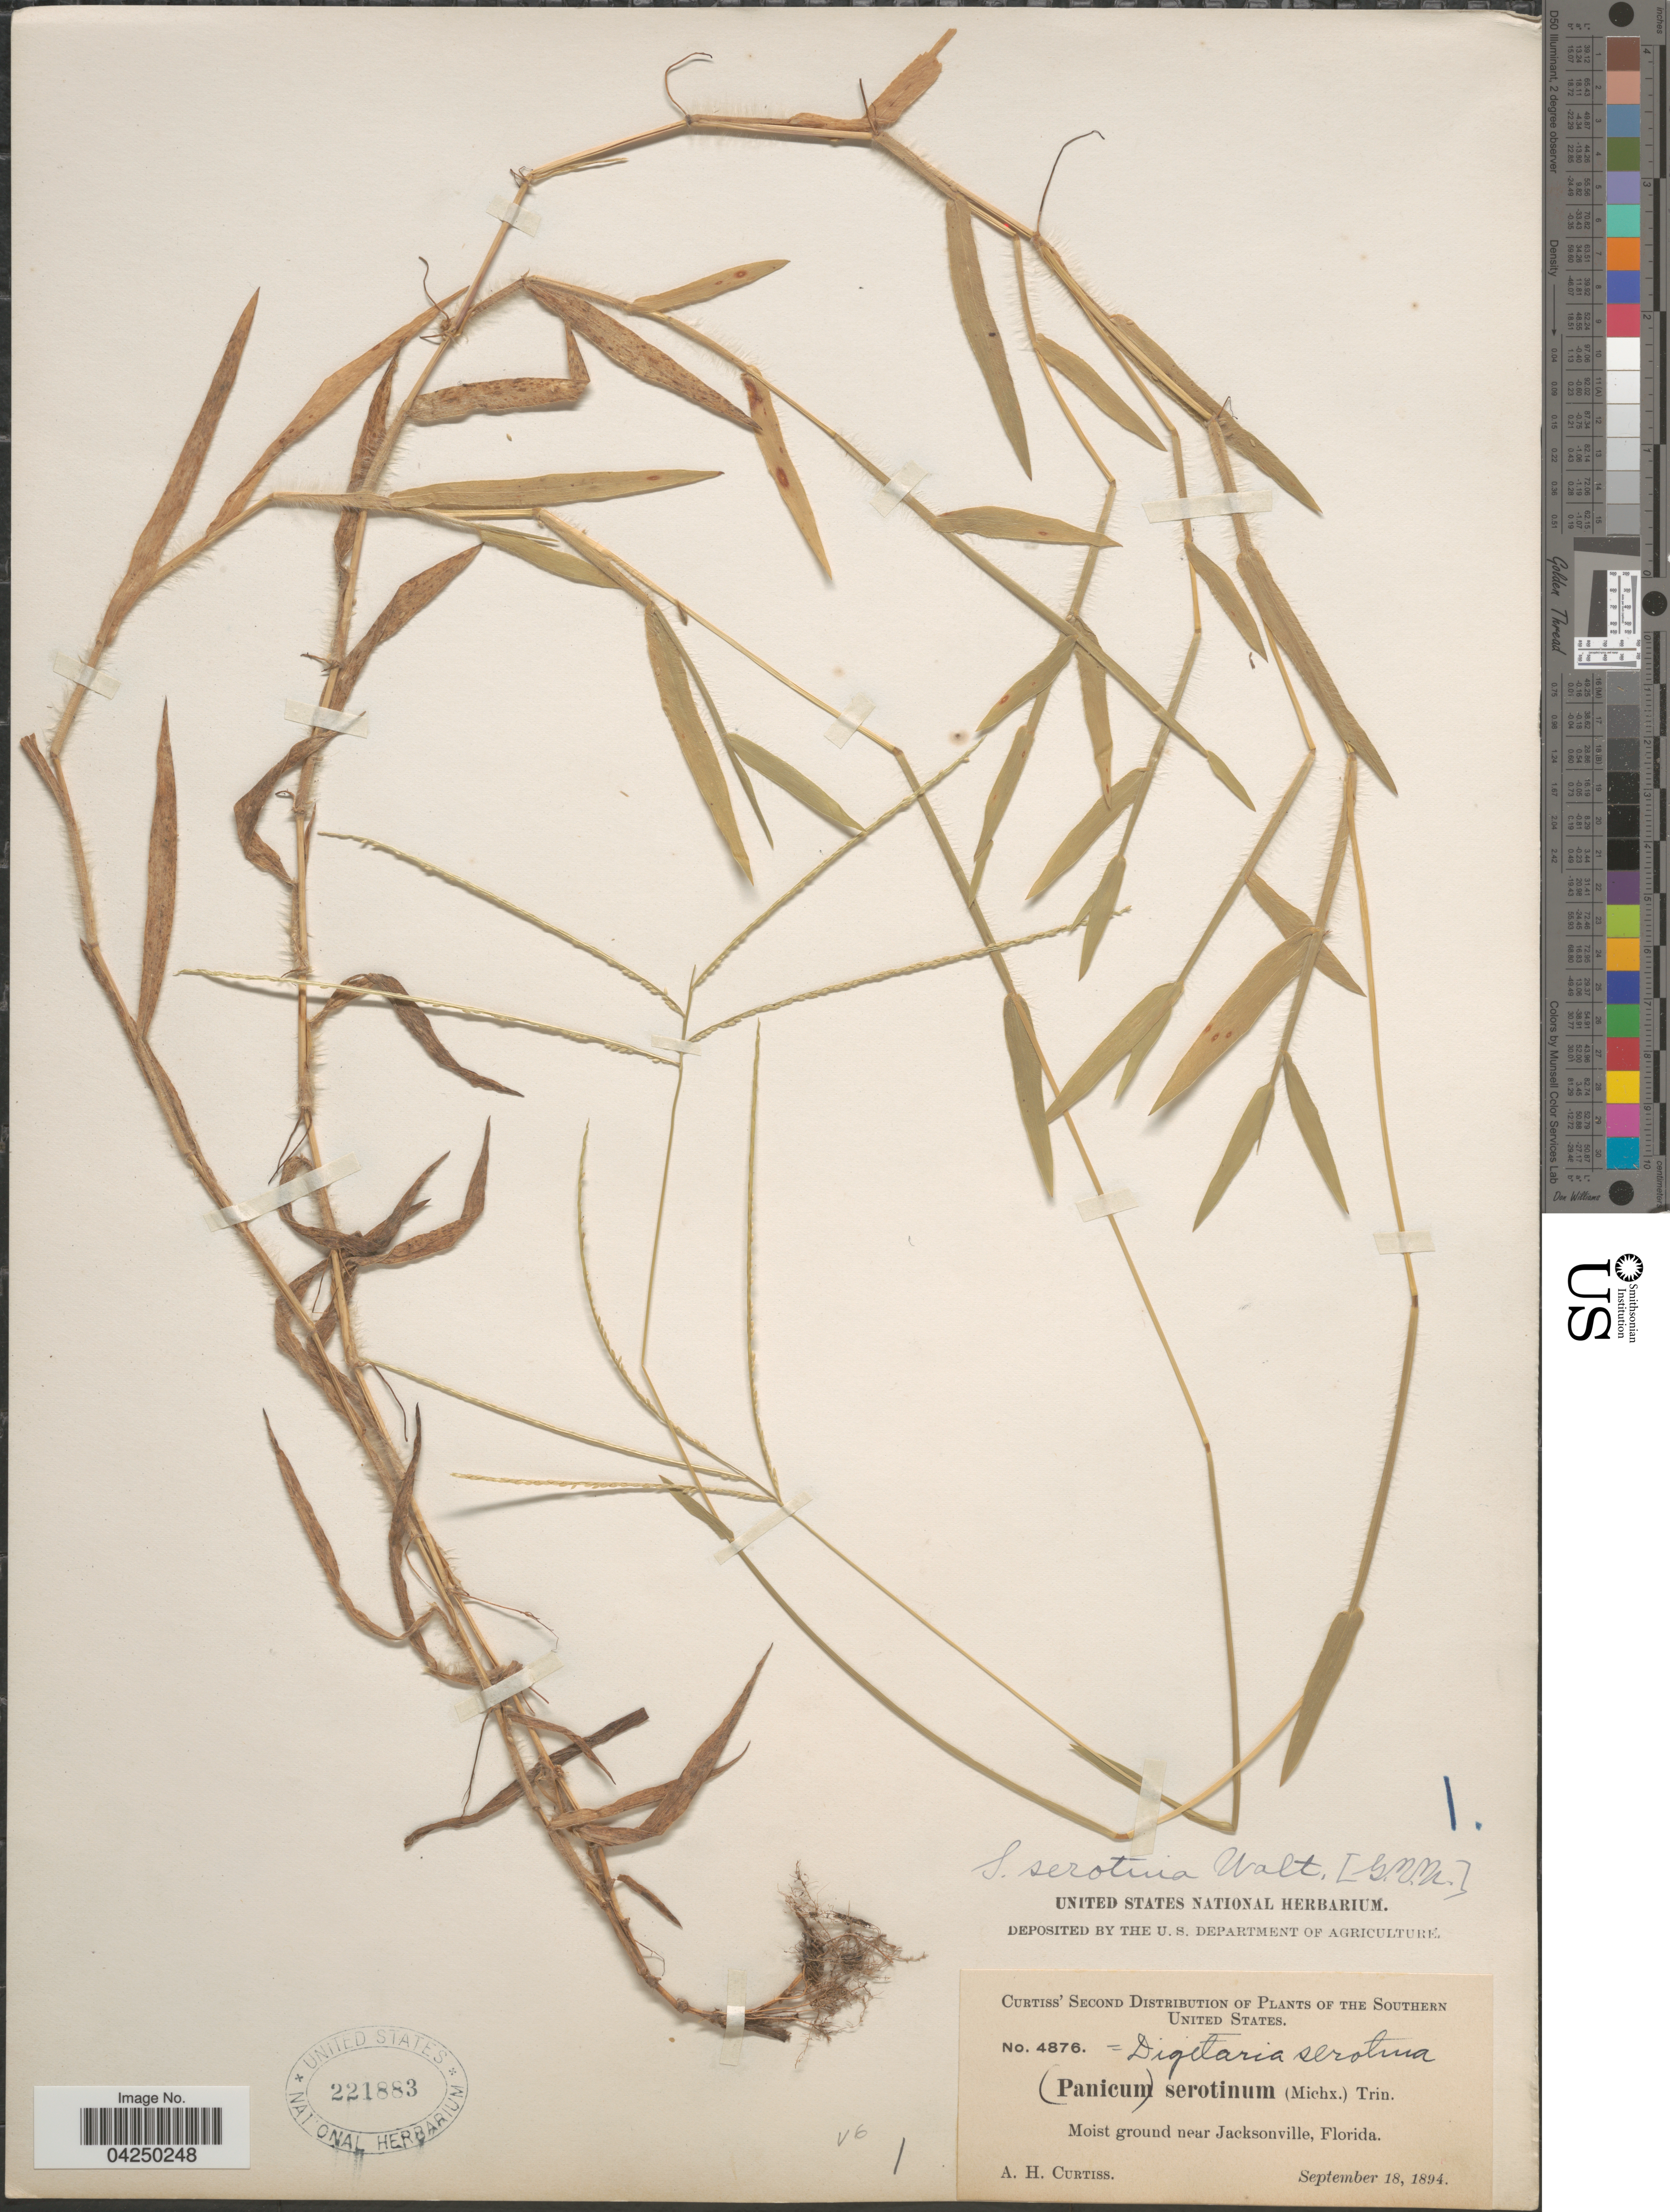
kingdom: Plantae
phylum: Tracheophyta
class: Liliopsida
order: Poales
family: Poaceae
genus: Digitaria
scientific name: Digitaria serotina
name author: (Walter) Michx.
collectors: A. H. Curtiss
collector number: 4876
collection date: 1894-09-18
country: United States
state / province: Florida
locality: Southern United States. Moist ground near Jacksonville.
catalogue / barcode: US 221883